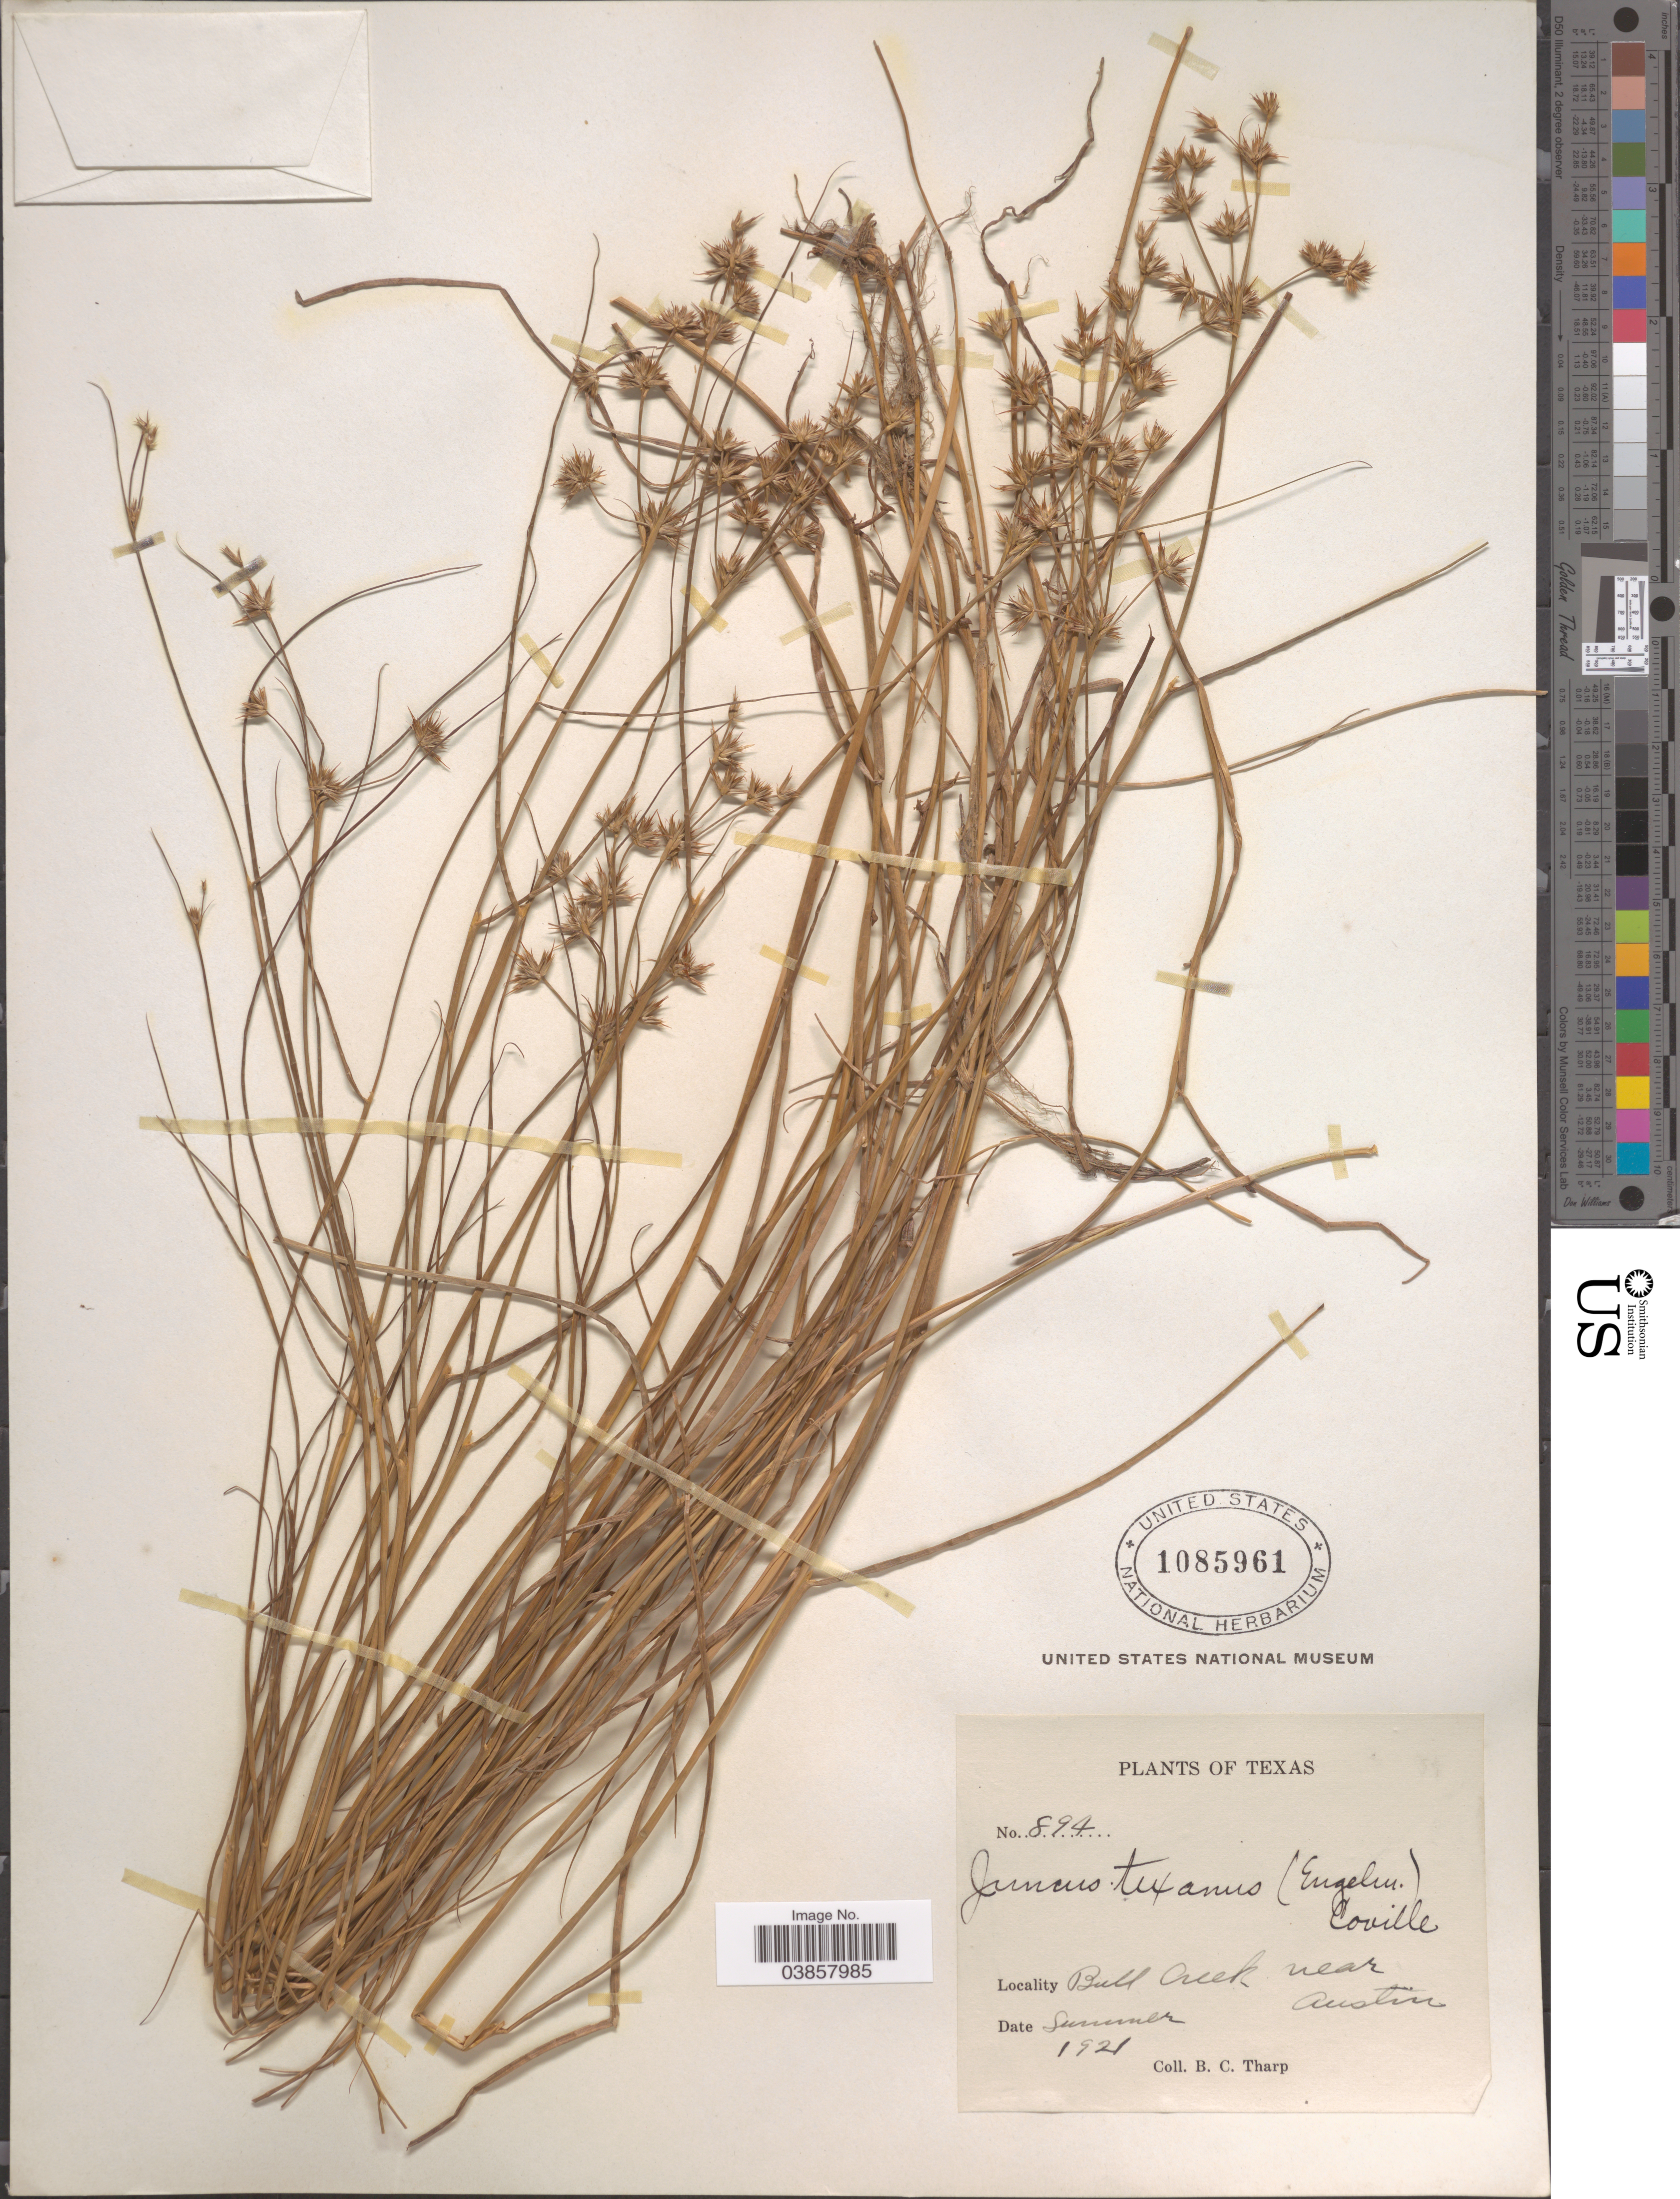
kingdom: Plantae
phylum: Tracheophyta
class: Liliopsida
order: Poales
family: Juncaceae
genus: Juncus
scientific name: Juncus texanus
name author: (Engelm.) Coville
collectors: B. C. Tharp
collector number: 894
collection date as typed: Summer 1921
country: United States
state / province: Texas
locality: Bull Creek near Austin.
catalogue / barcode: US 1085961